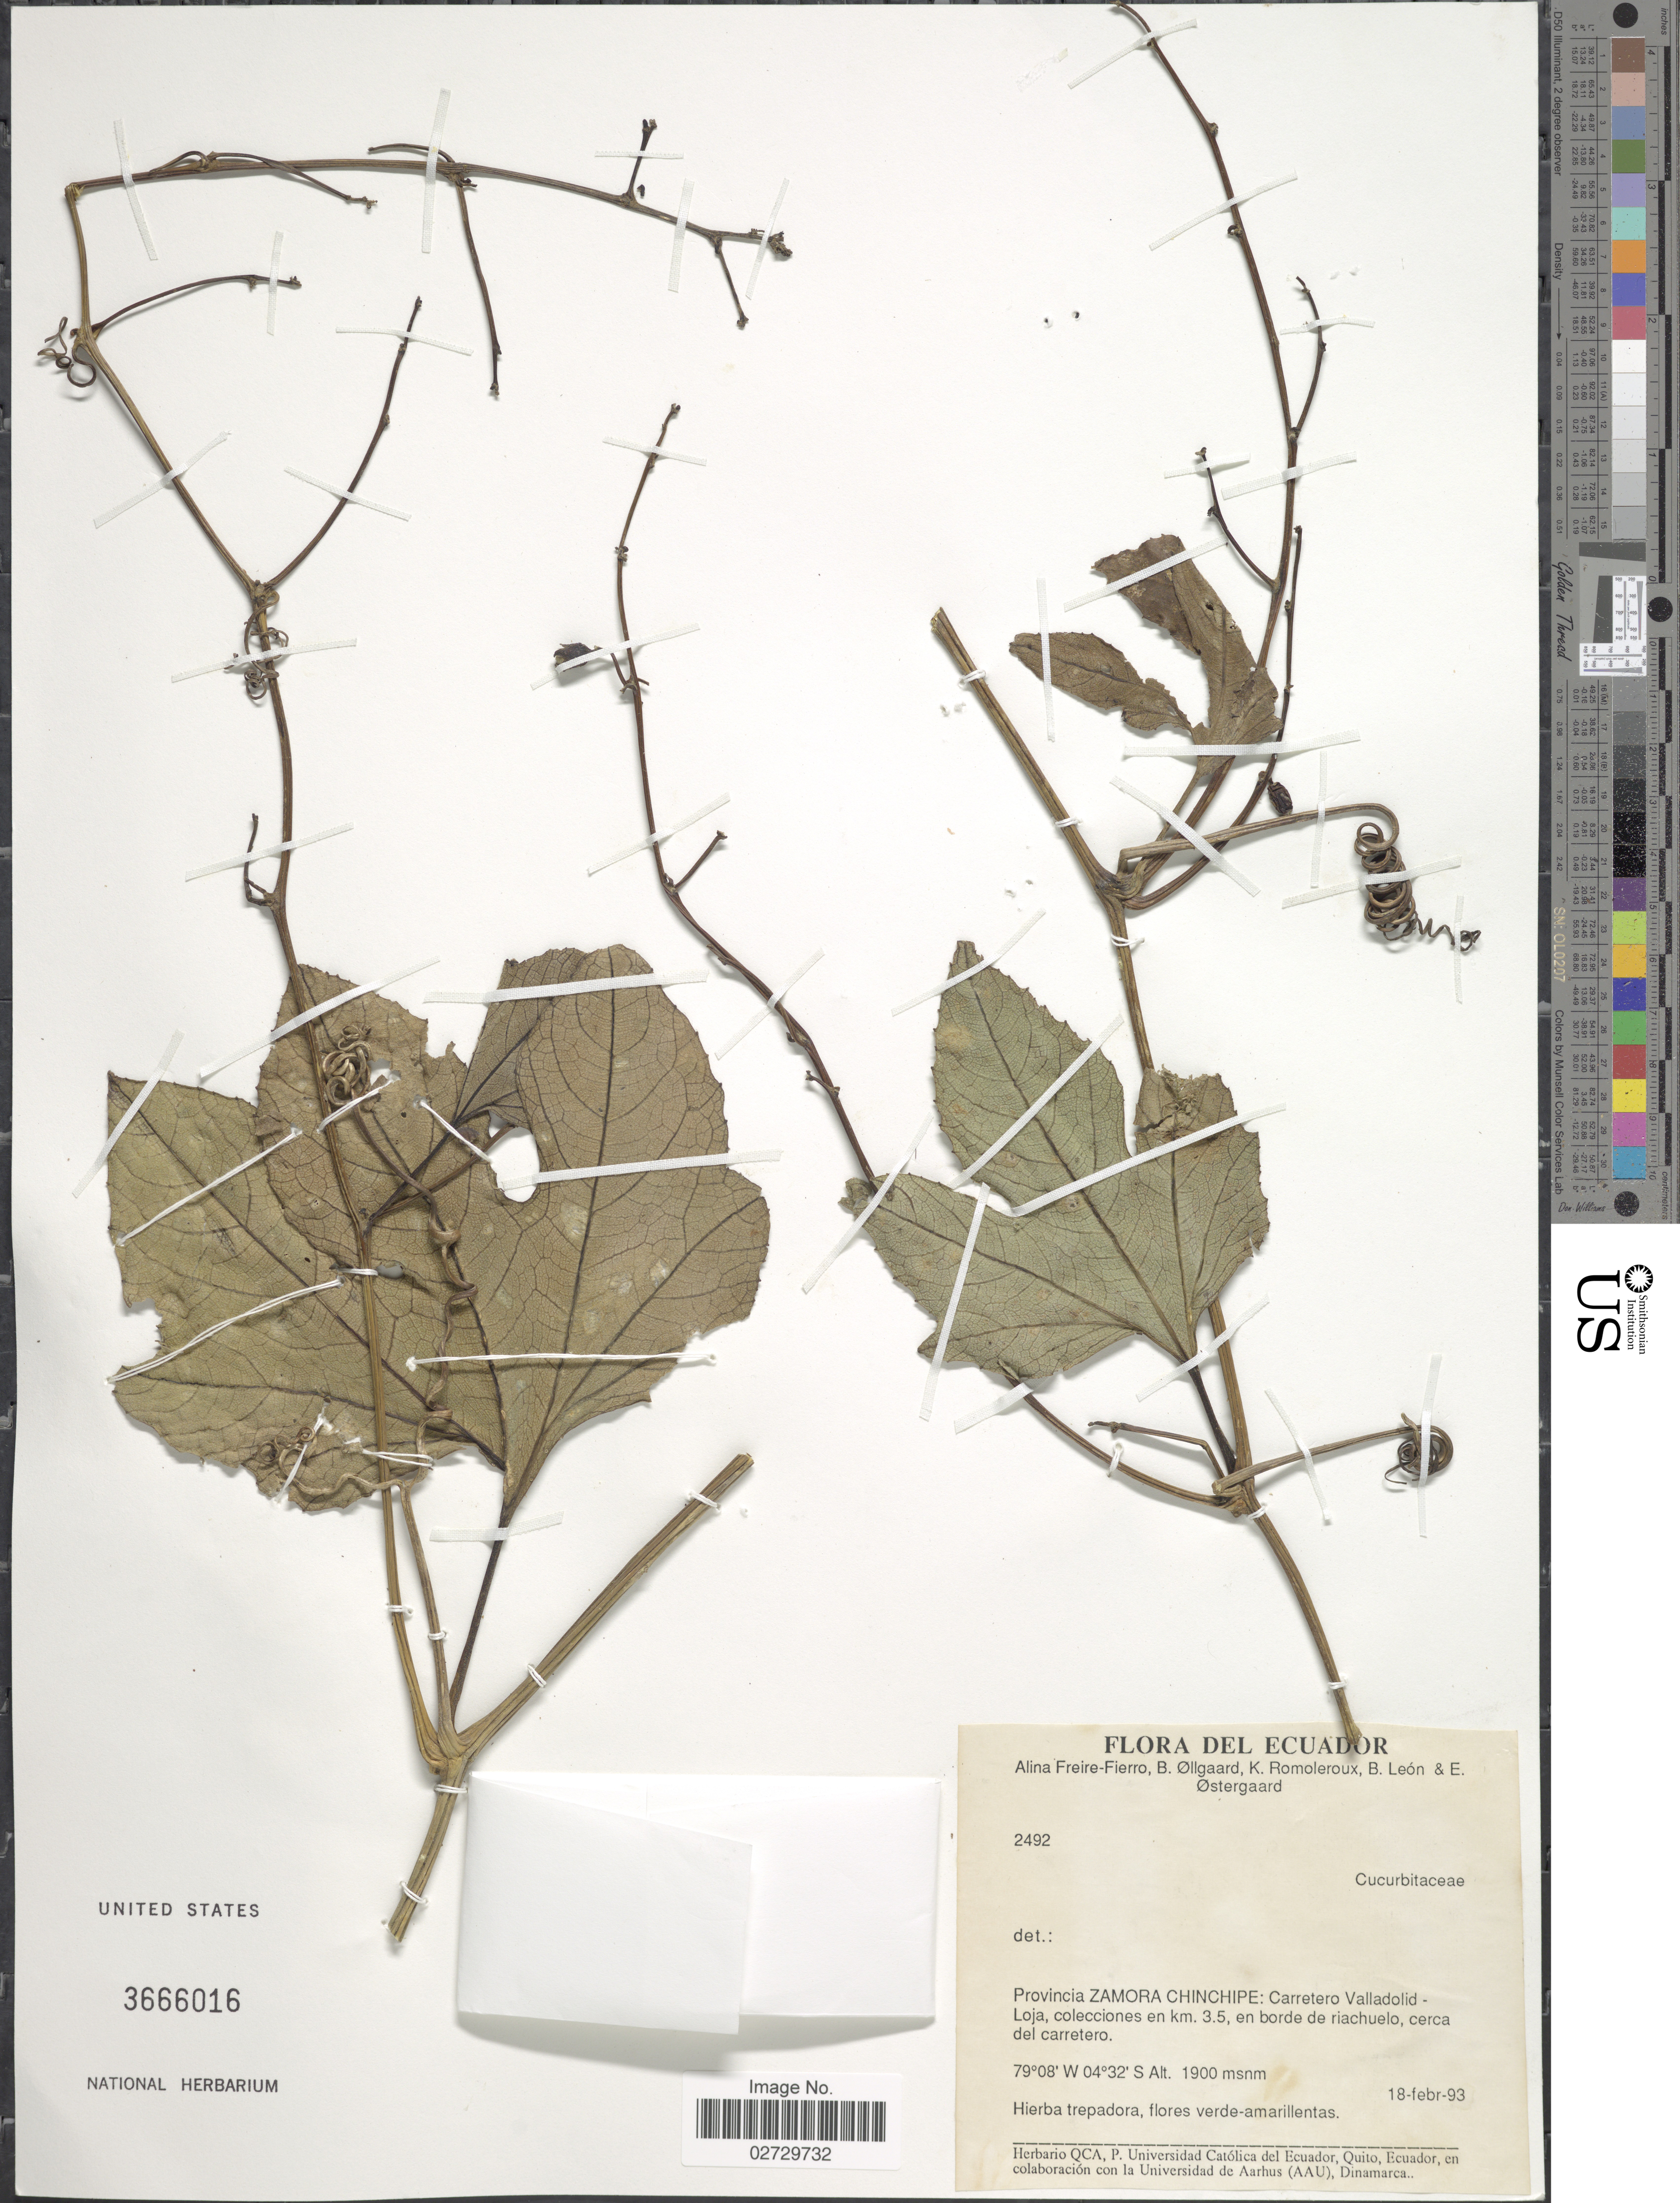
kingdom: Plantae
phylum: Tracheophyta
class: Magnoliopsida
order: Cucurbitales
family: Cucurbitaceae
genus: Cayaponia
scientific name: Cayaponia sp.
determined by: Nee, Michael H.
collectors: A. Freire-Fierro, B. Øllgaard, K. Romolerloux, B. León & E. Østergaard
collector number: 2492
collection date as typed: Transcribed d/m/y: 18/2/93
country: Ecuador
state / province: Zamora-Chinchipe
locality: Provincia Zamora Chinchipe: Carretero Valladolid - Loja, colecciones en km. 3.5, en borde de riachuelo, cerca del carretero.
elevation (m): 1900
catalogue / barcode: US 3666016